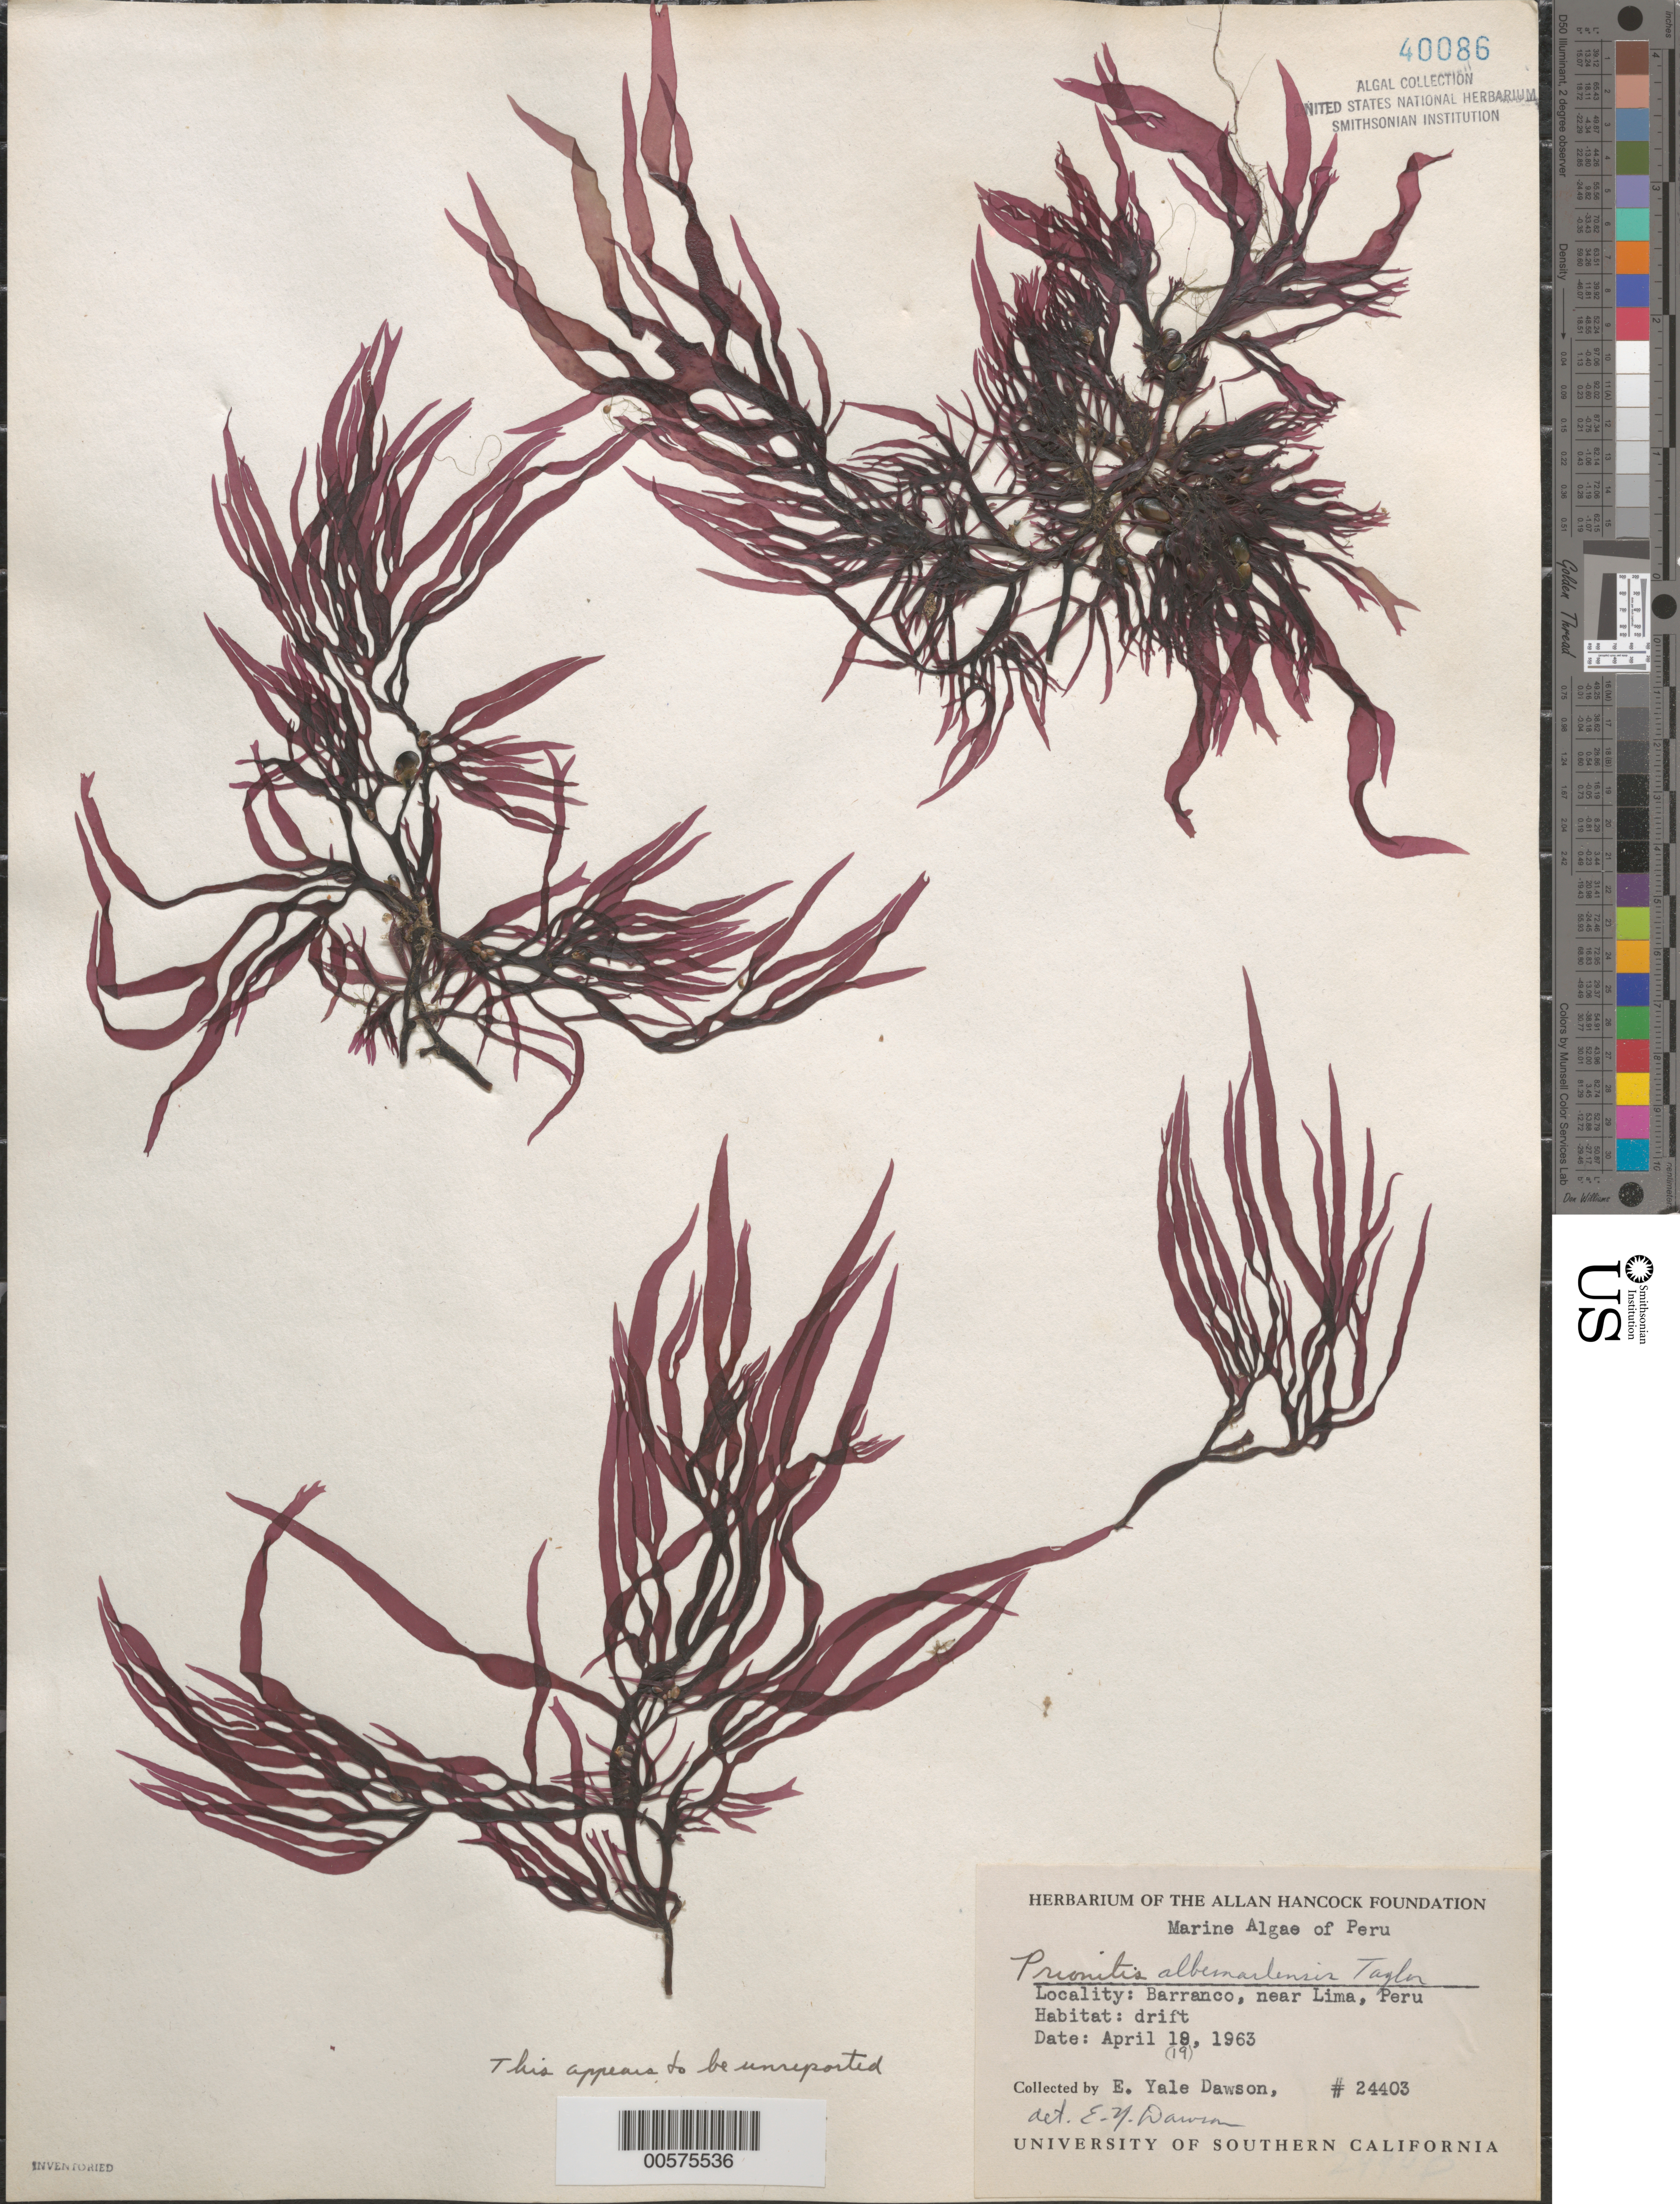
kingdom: Plantae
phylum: Rhodophyta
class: Florideophyceae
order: Cryptonemiales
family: Cryptonemiaceae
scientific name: Prionitis albemarlensis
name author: W.R. Taylor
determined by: Dawson, E. Y.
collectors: E. Y. Dawson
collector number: EYD 24403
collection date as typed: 19 Apr 1963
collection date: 1963-04-19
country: Peru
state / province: Lima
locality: Barranco, near Lima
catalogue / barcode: US 40086